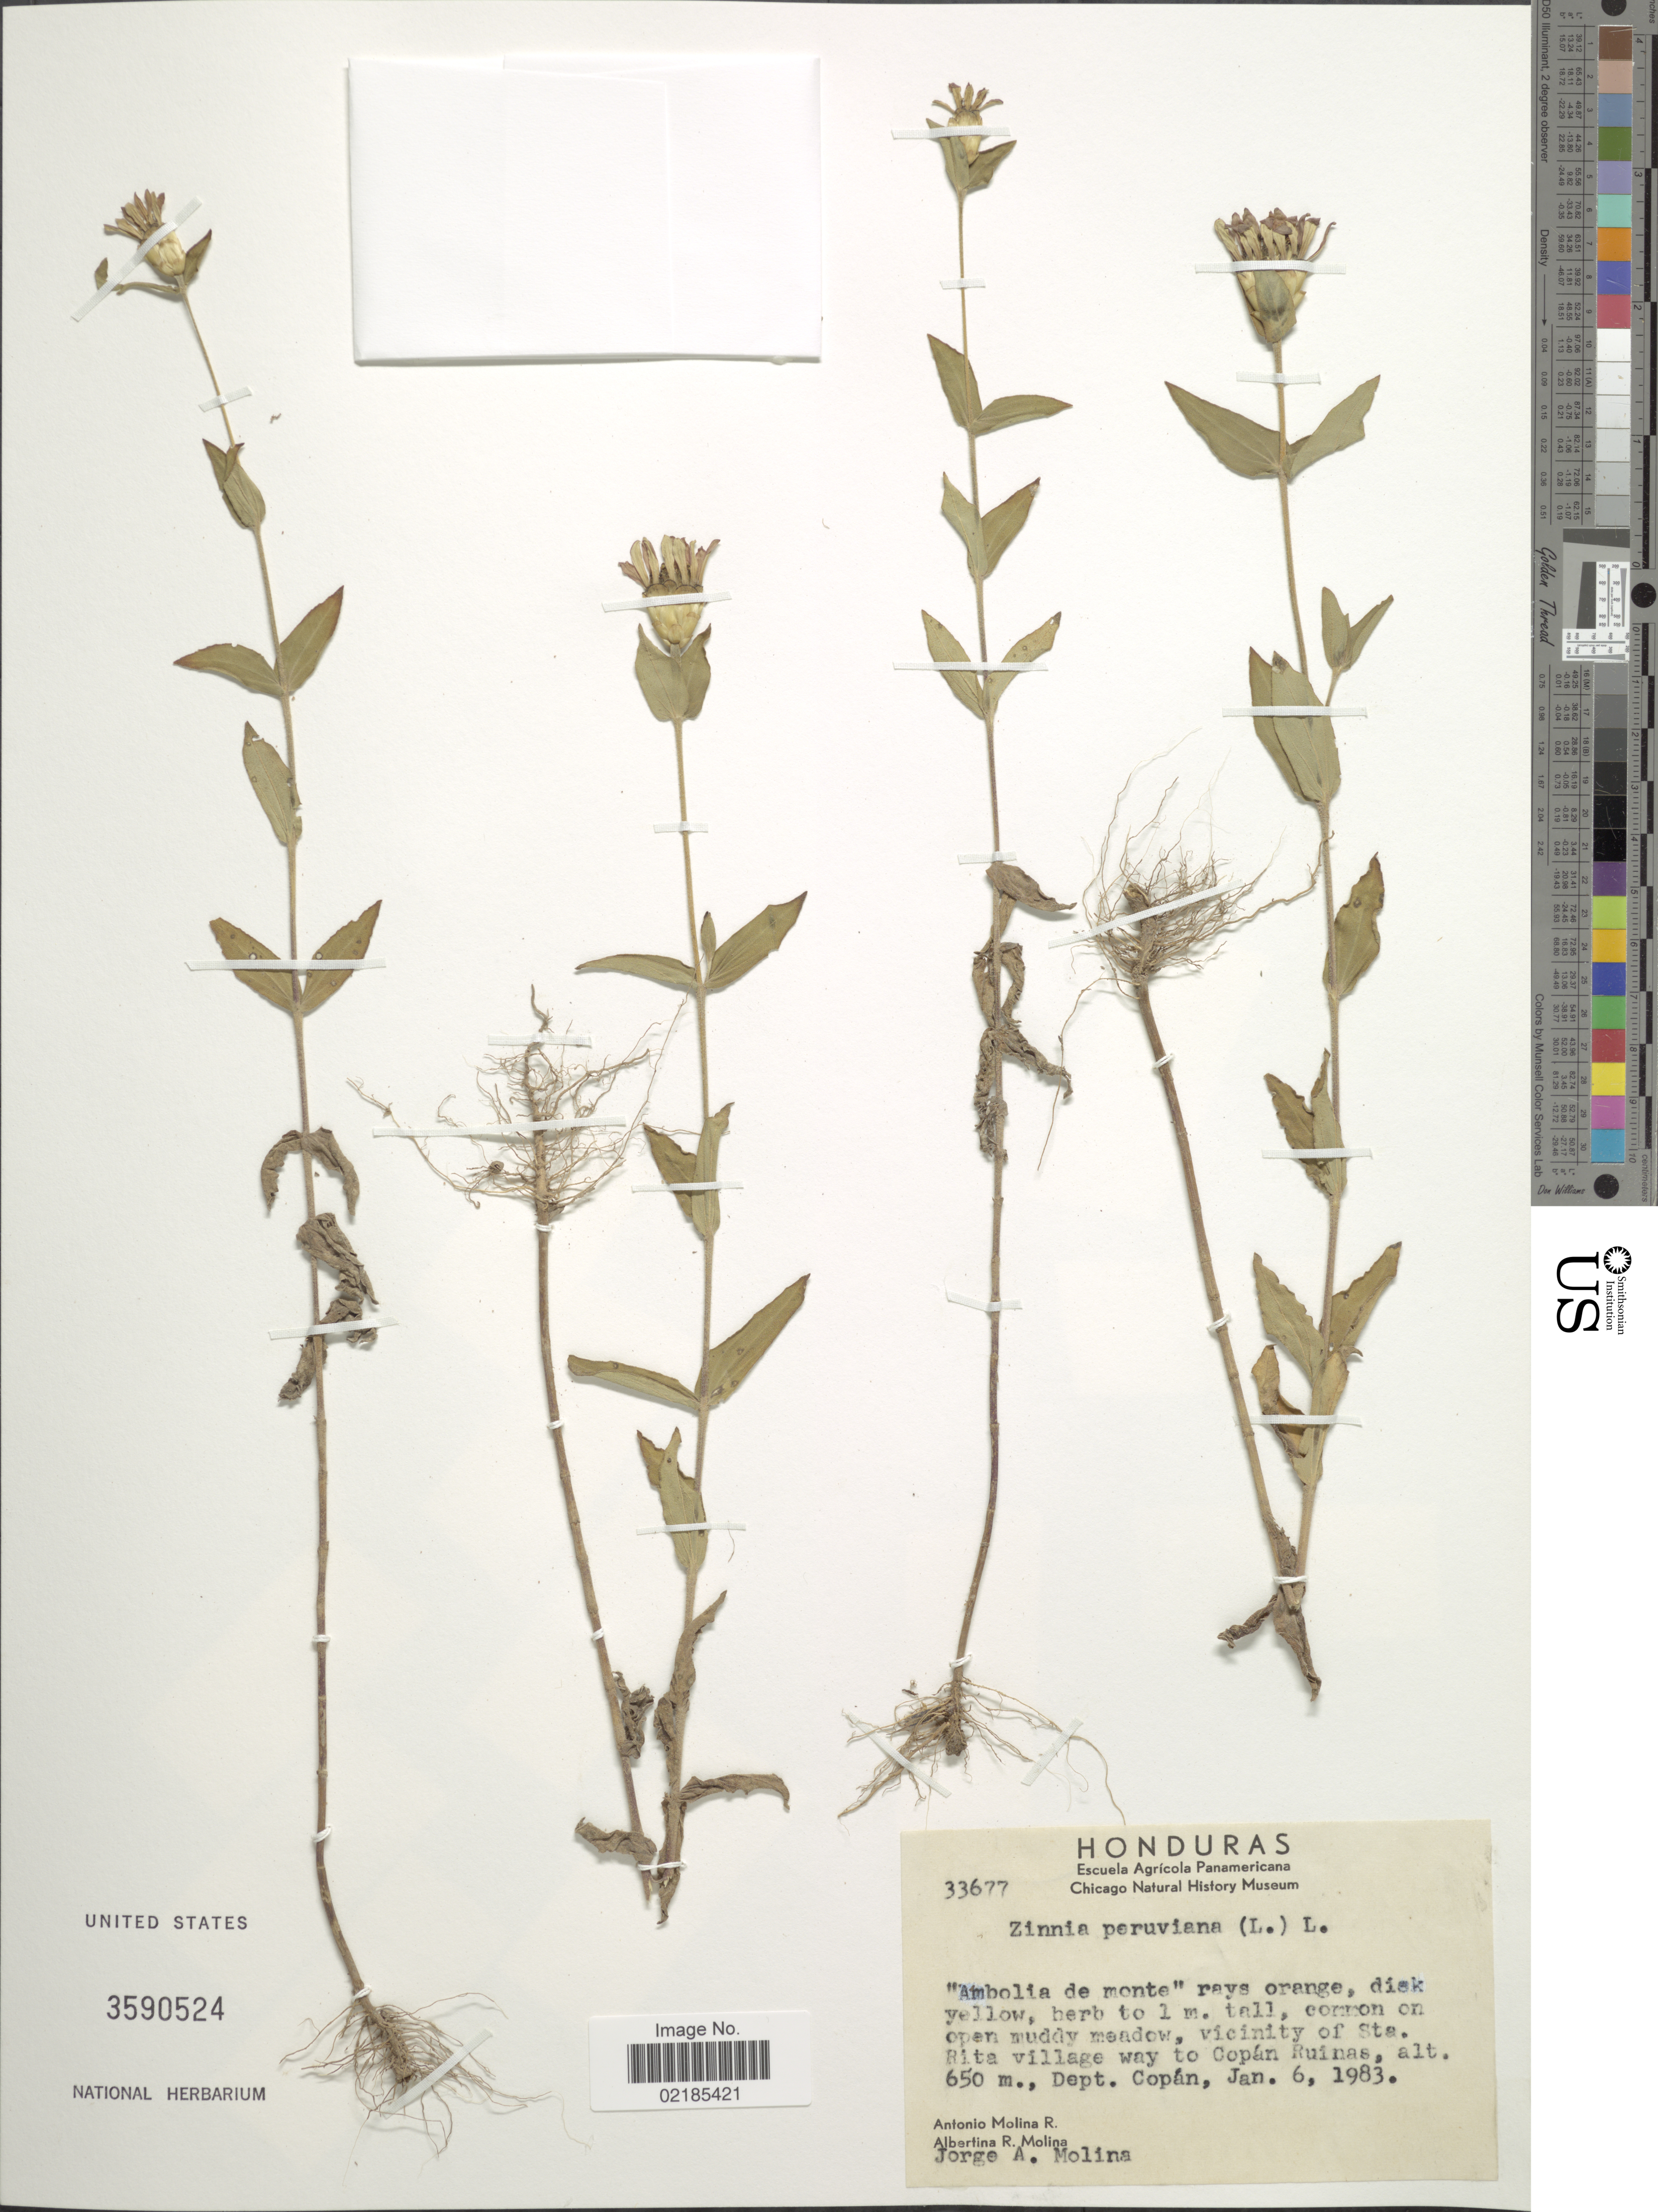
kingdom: Plantae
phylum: Tracheophyta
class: Magnoliopsida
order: Asterales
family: Asteraceae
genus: Zinnia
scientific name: Zinnia peruviana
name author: (L.) L.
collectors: A. Molina R., A. R. Molina & J. A. Molina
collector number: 33677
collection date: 1983-01-06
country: Honduras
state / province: Copán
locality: Vicinity of Sta. Rita village way to Copan Ruinas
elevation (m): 650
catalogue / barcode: US 3590524